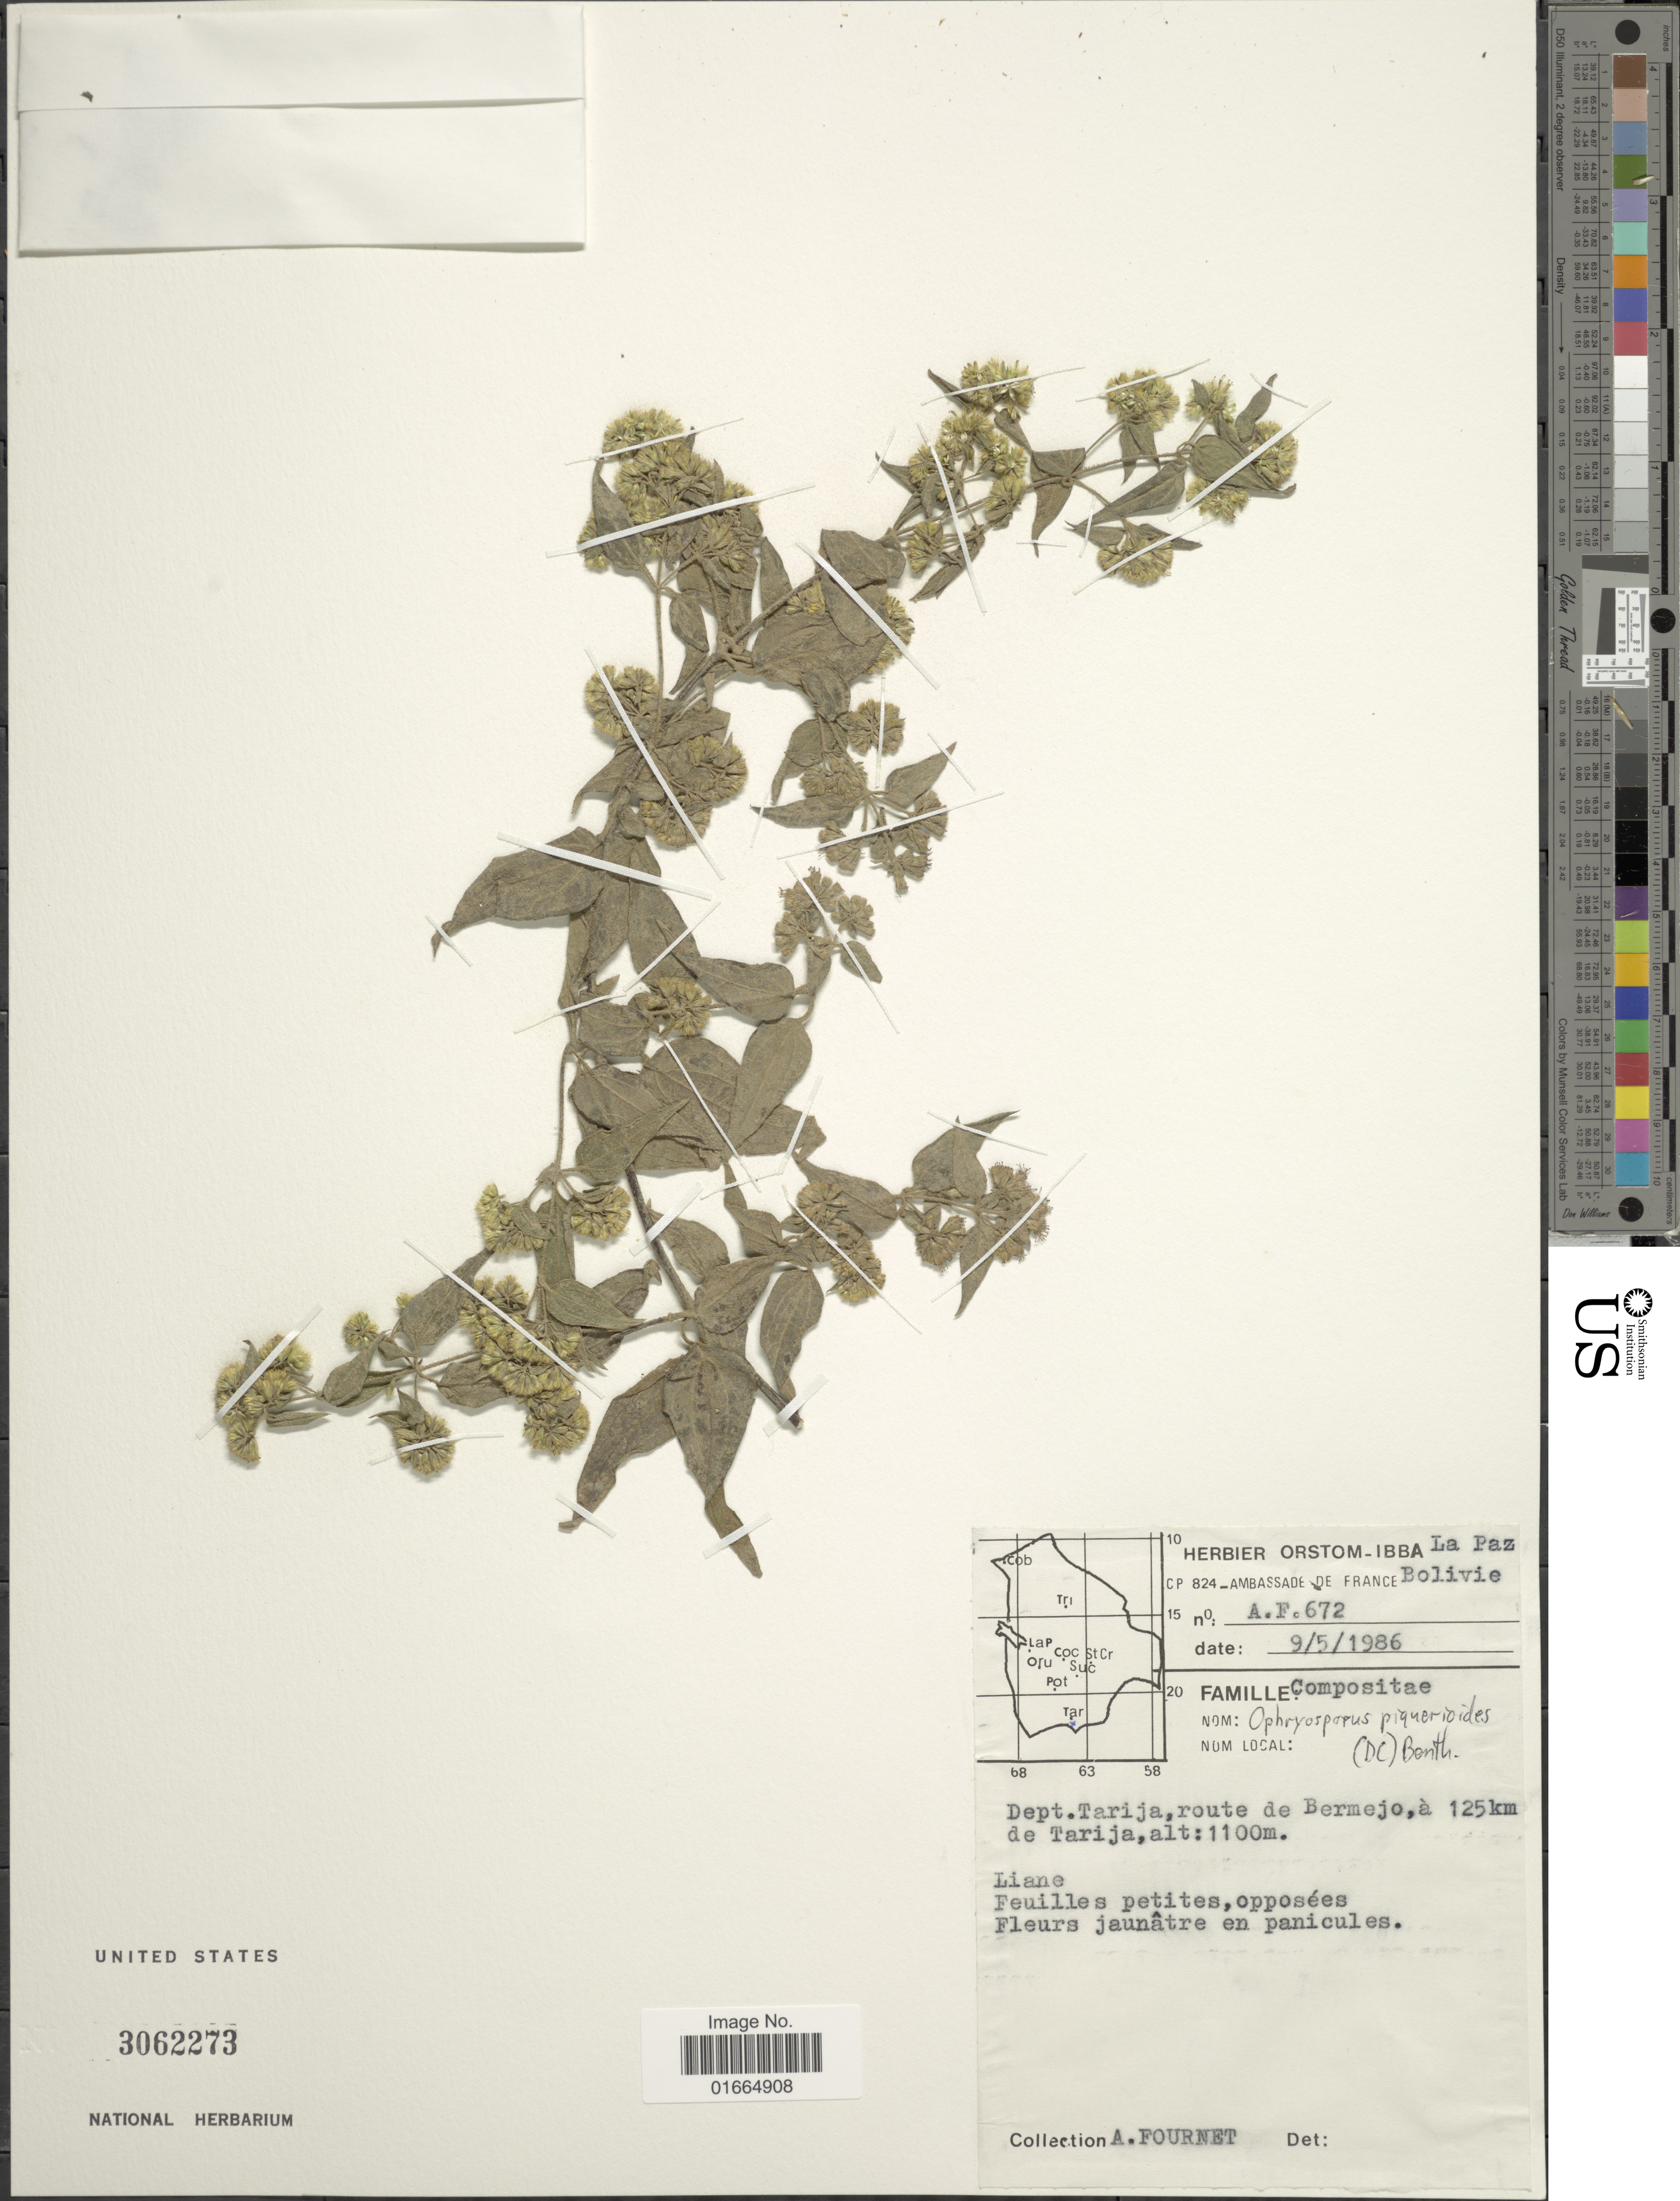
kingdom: Plantae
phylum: Tracheophyta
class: Magnoliopsida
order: Asterales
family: Asteraceae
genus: Ophryosporus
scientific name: Ophryosporus piquerioides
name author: (DC.) Benth. ex Baker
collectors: A. Fournet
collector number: A.F.672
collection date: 1986-05-09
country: Bolivia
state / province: Tarija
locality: La Paz. Dept. Tarija, route de Bermejo, à 125km de Tarija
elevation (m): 1100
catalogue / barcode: US 3062273